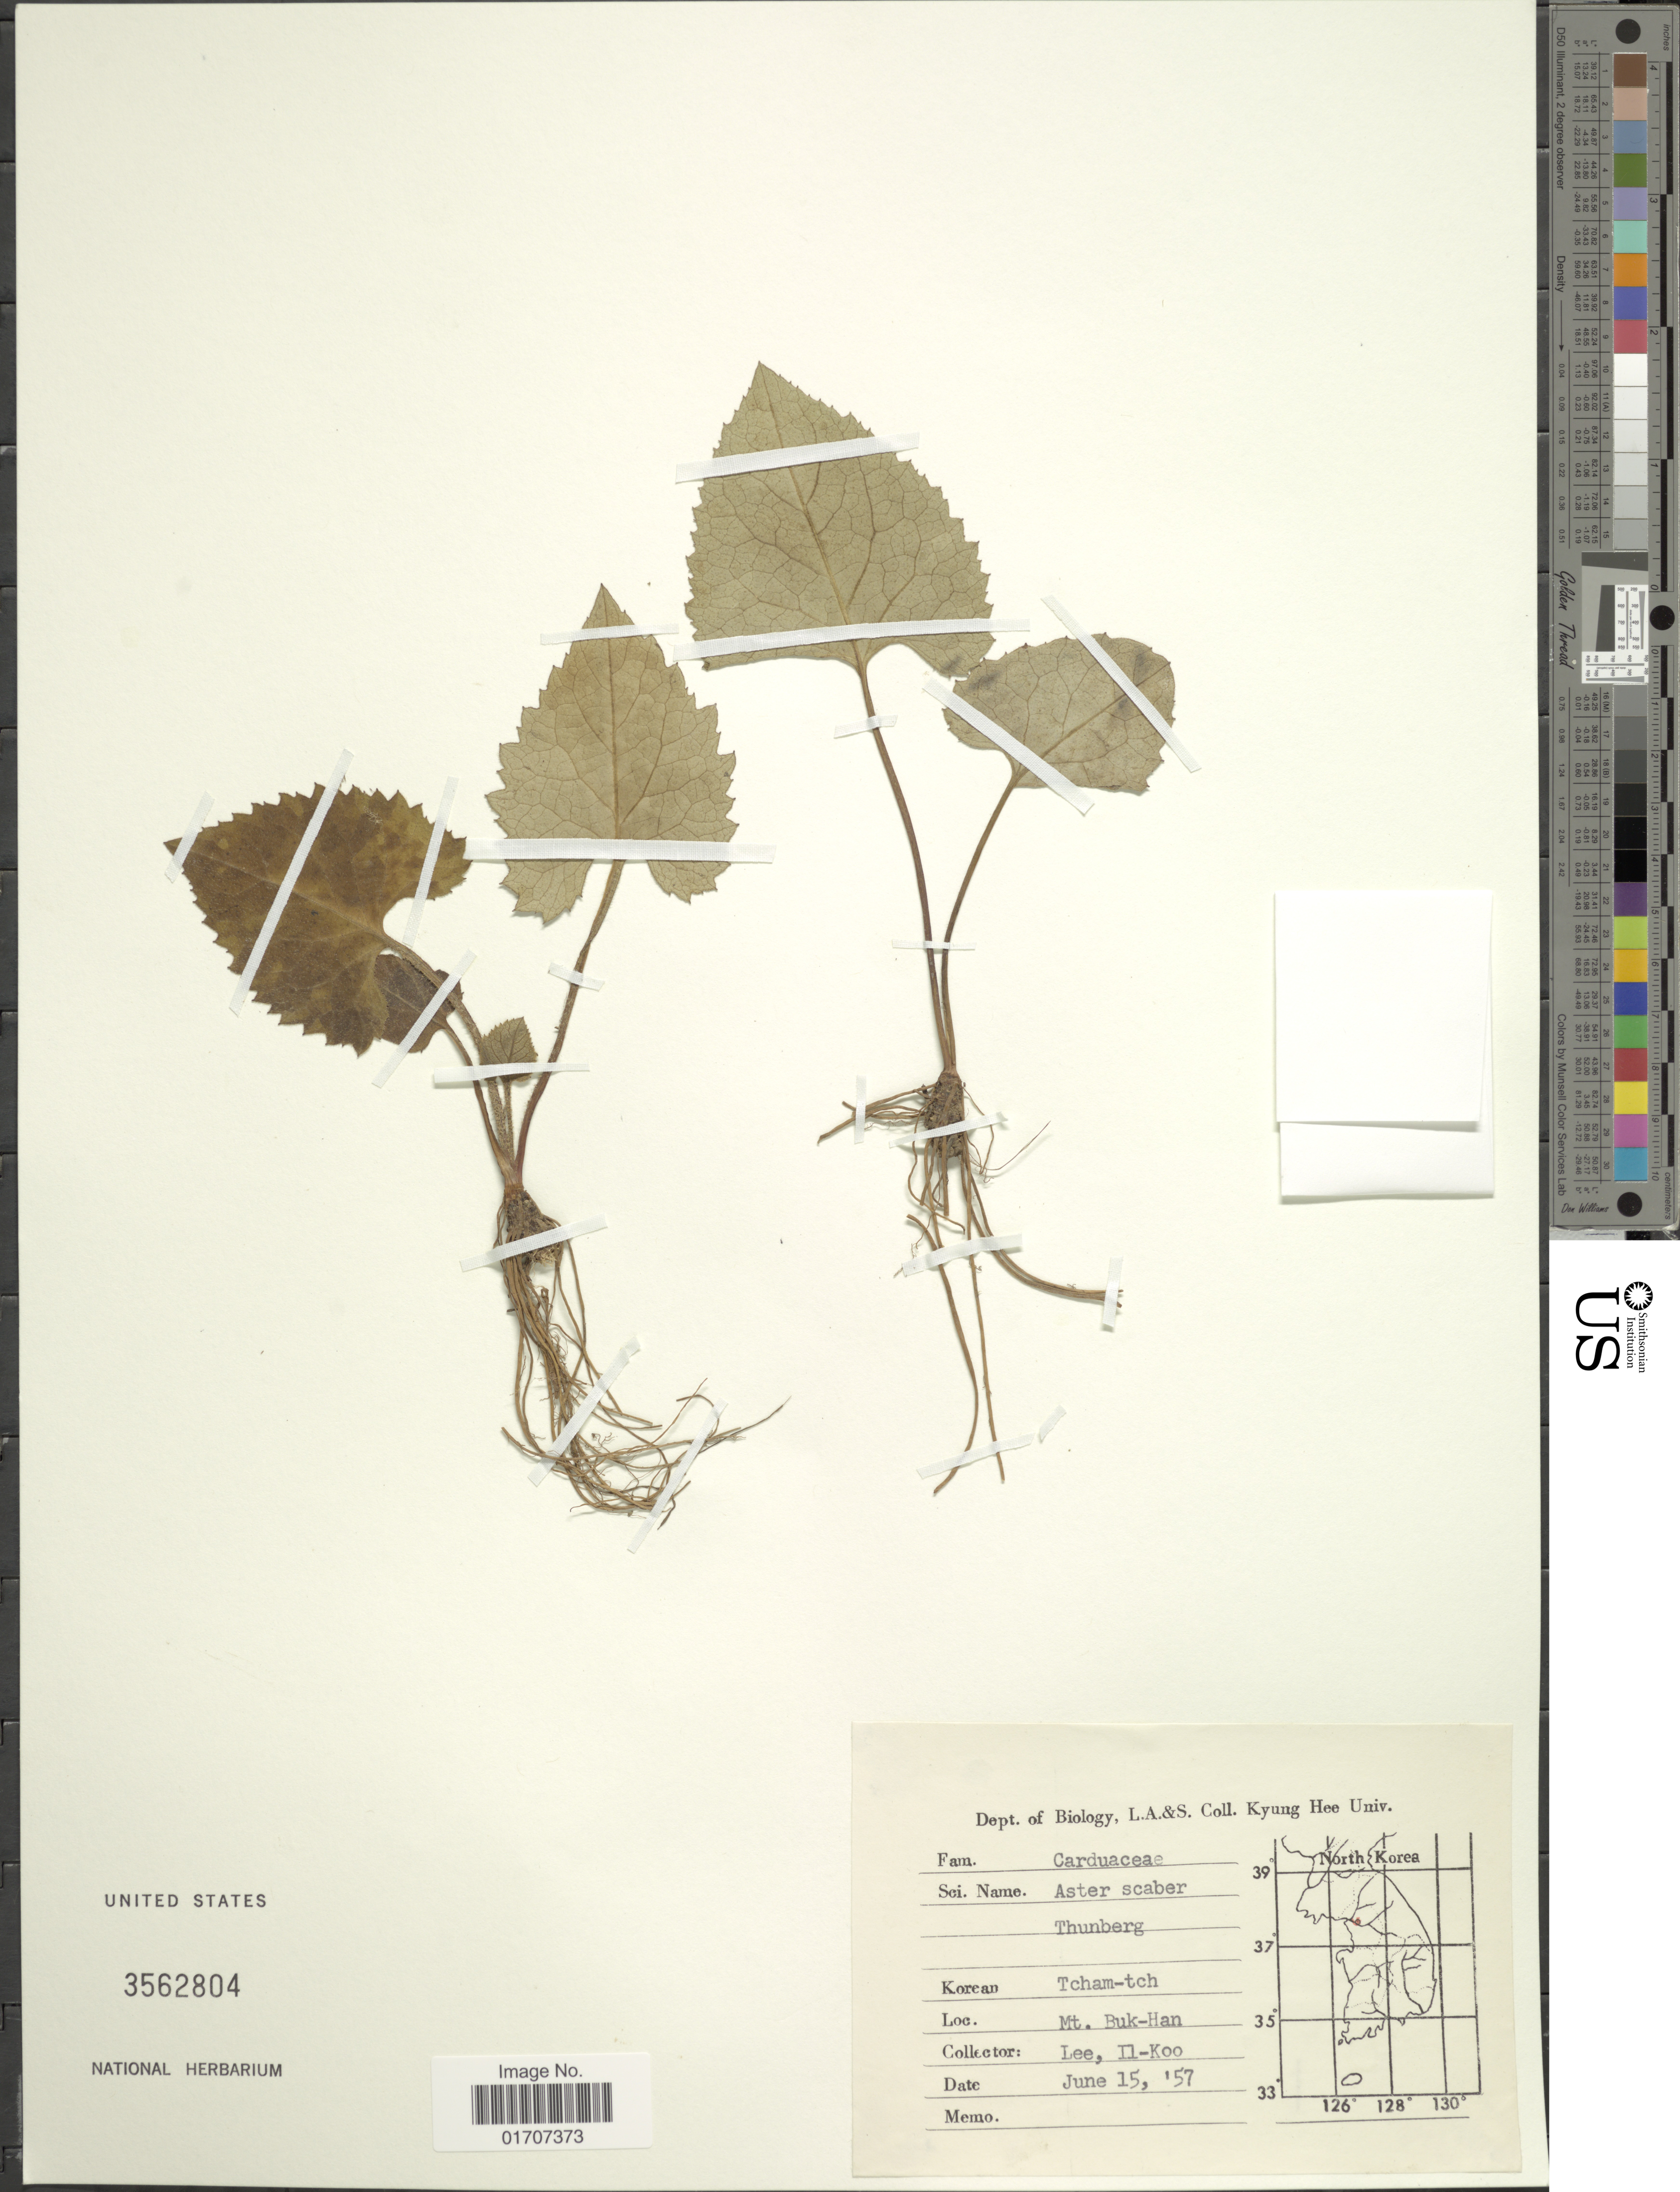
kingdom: Plantae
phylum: Tracheophyta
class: Magnoliopsida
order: Asterales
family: Asteraceae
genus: Doellingeria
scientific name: Doellingeria scabra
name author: (Thunb.) Nees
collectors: I. Lee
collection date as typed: Transcribed d/m/y: 15/6/57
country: South Korea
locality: Mt. Buk-Han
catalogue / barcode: US 3562804